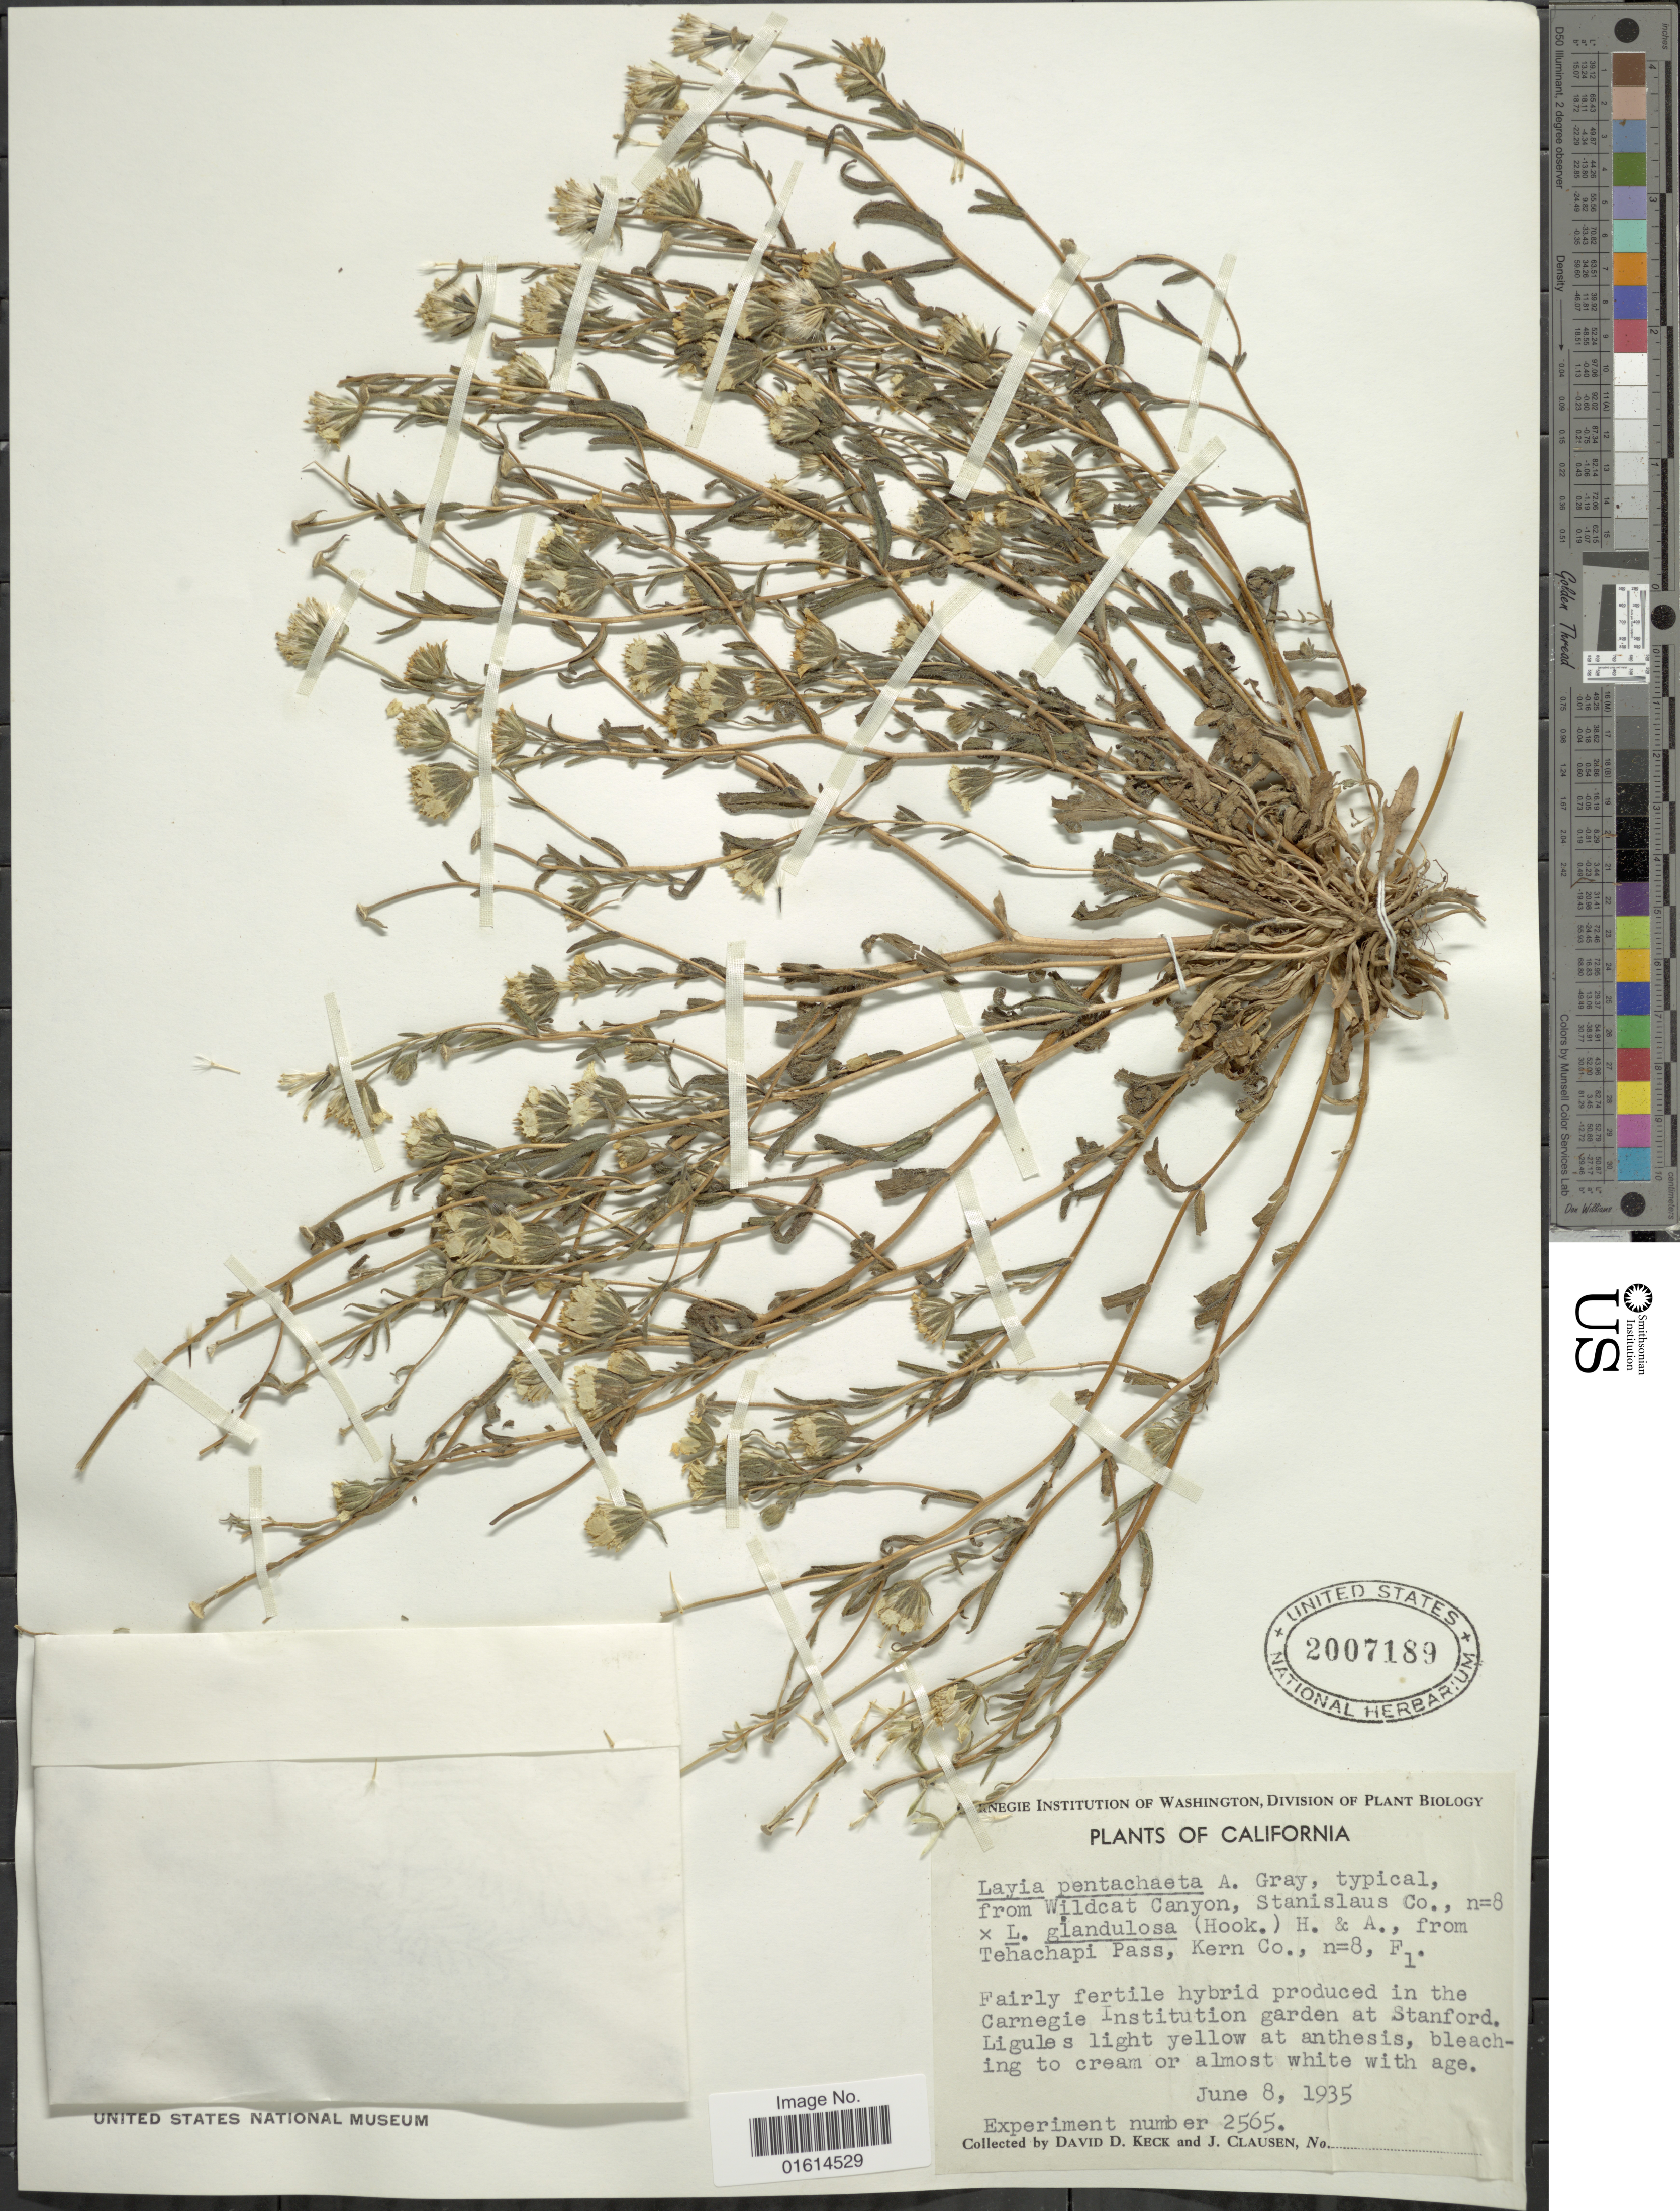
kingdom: Plantae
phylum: Tracheophyta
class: Magnoliopsida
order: Asterales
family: Asteraceae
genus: Layia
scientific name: Layia pentachaeta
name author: A. Gray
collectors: D. D. Keck & J. Clausen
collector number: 2565*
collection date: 1935-06-08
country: United States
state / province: California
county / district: Santa Clara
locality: Carnegie Institution garden at Stanford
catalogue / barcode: US 2007189